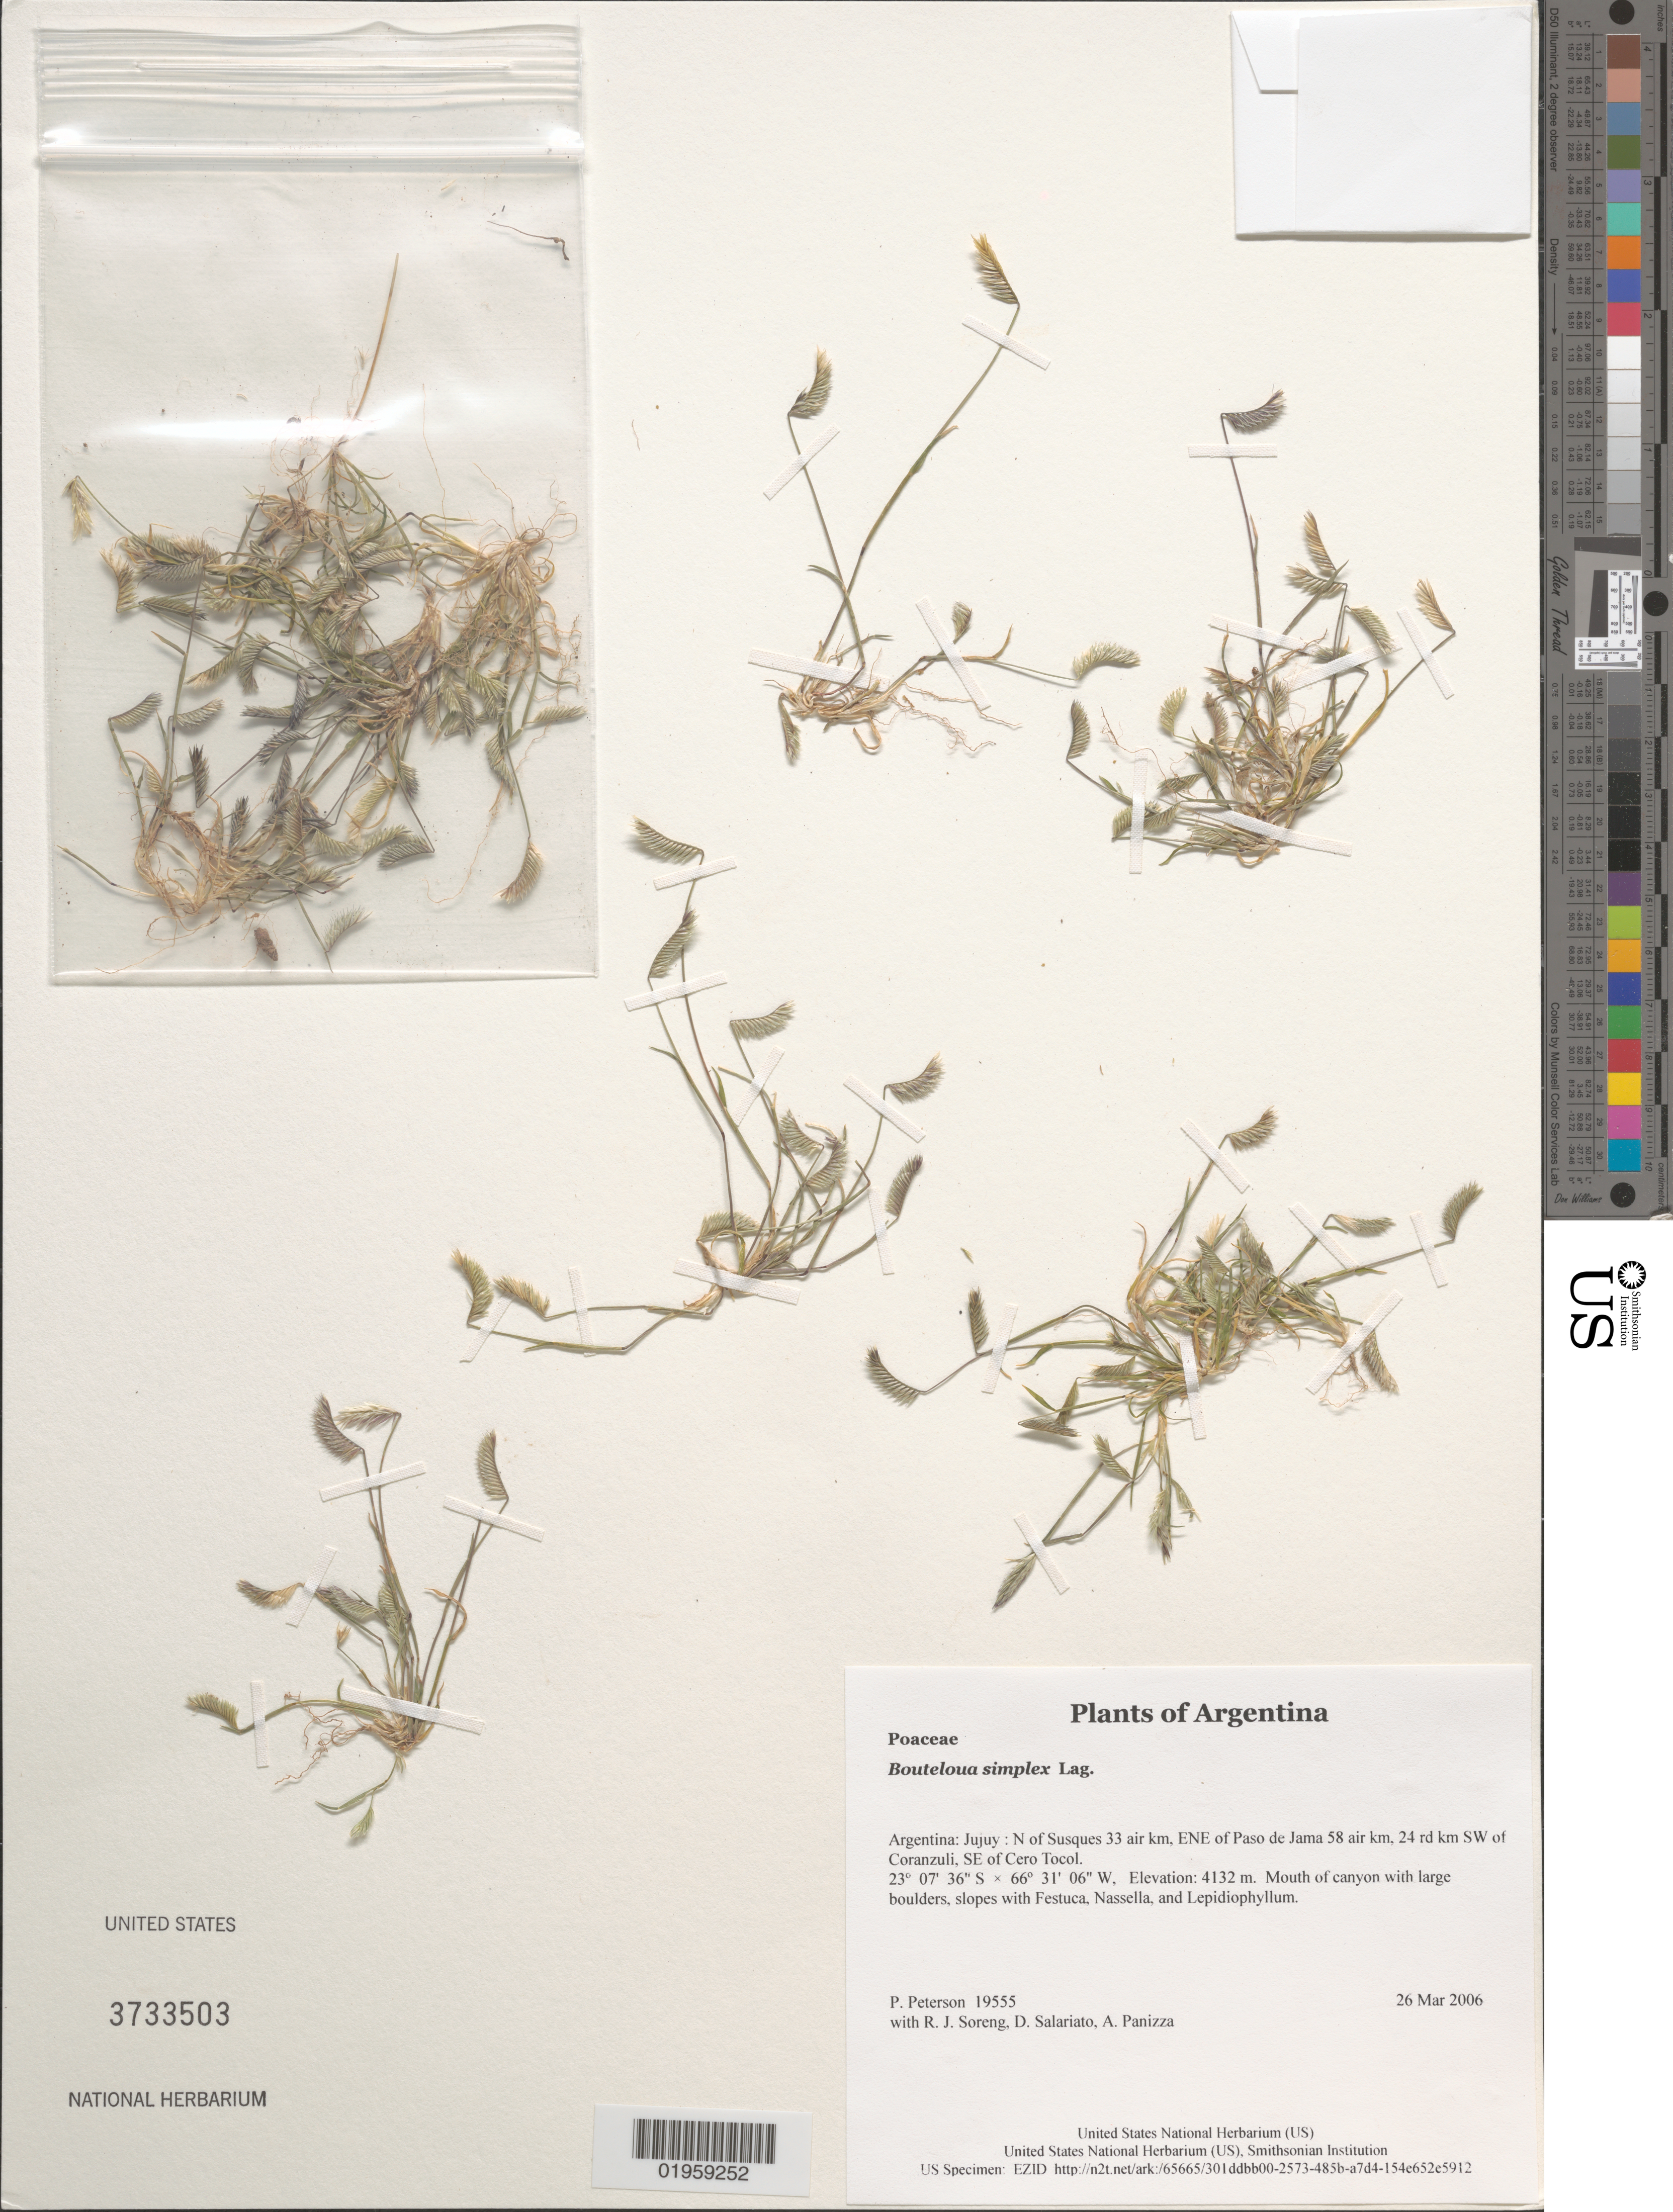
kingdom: Plantae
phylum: Tracheophyta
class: Liliopsida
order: Poales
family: Poaceae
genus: Bouteloua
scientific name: Bouteloua simplex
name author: Lag.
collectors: P. M. Peterson, R. J. Soreng, D. Salariato & A. Panizza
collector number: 19555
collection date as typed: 26 Mar 2006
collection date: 2006-03-26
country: Argentina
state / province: Jujuy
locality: N of Susques 33 air km, ENE of Paso de Jama 58 air km, 24 rd km SW of Coranzuli, SE of Cero Tocol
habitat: Mouth of canyon with large boulders, slopes with Festuca, Nassella, and Lepidiophyllum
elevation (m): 4132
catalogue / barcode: US 3733503